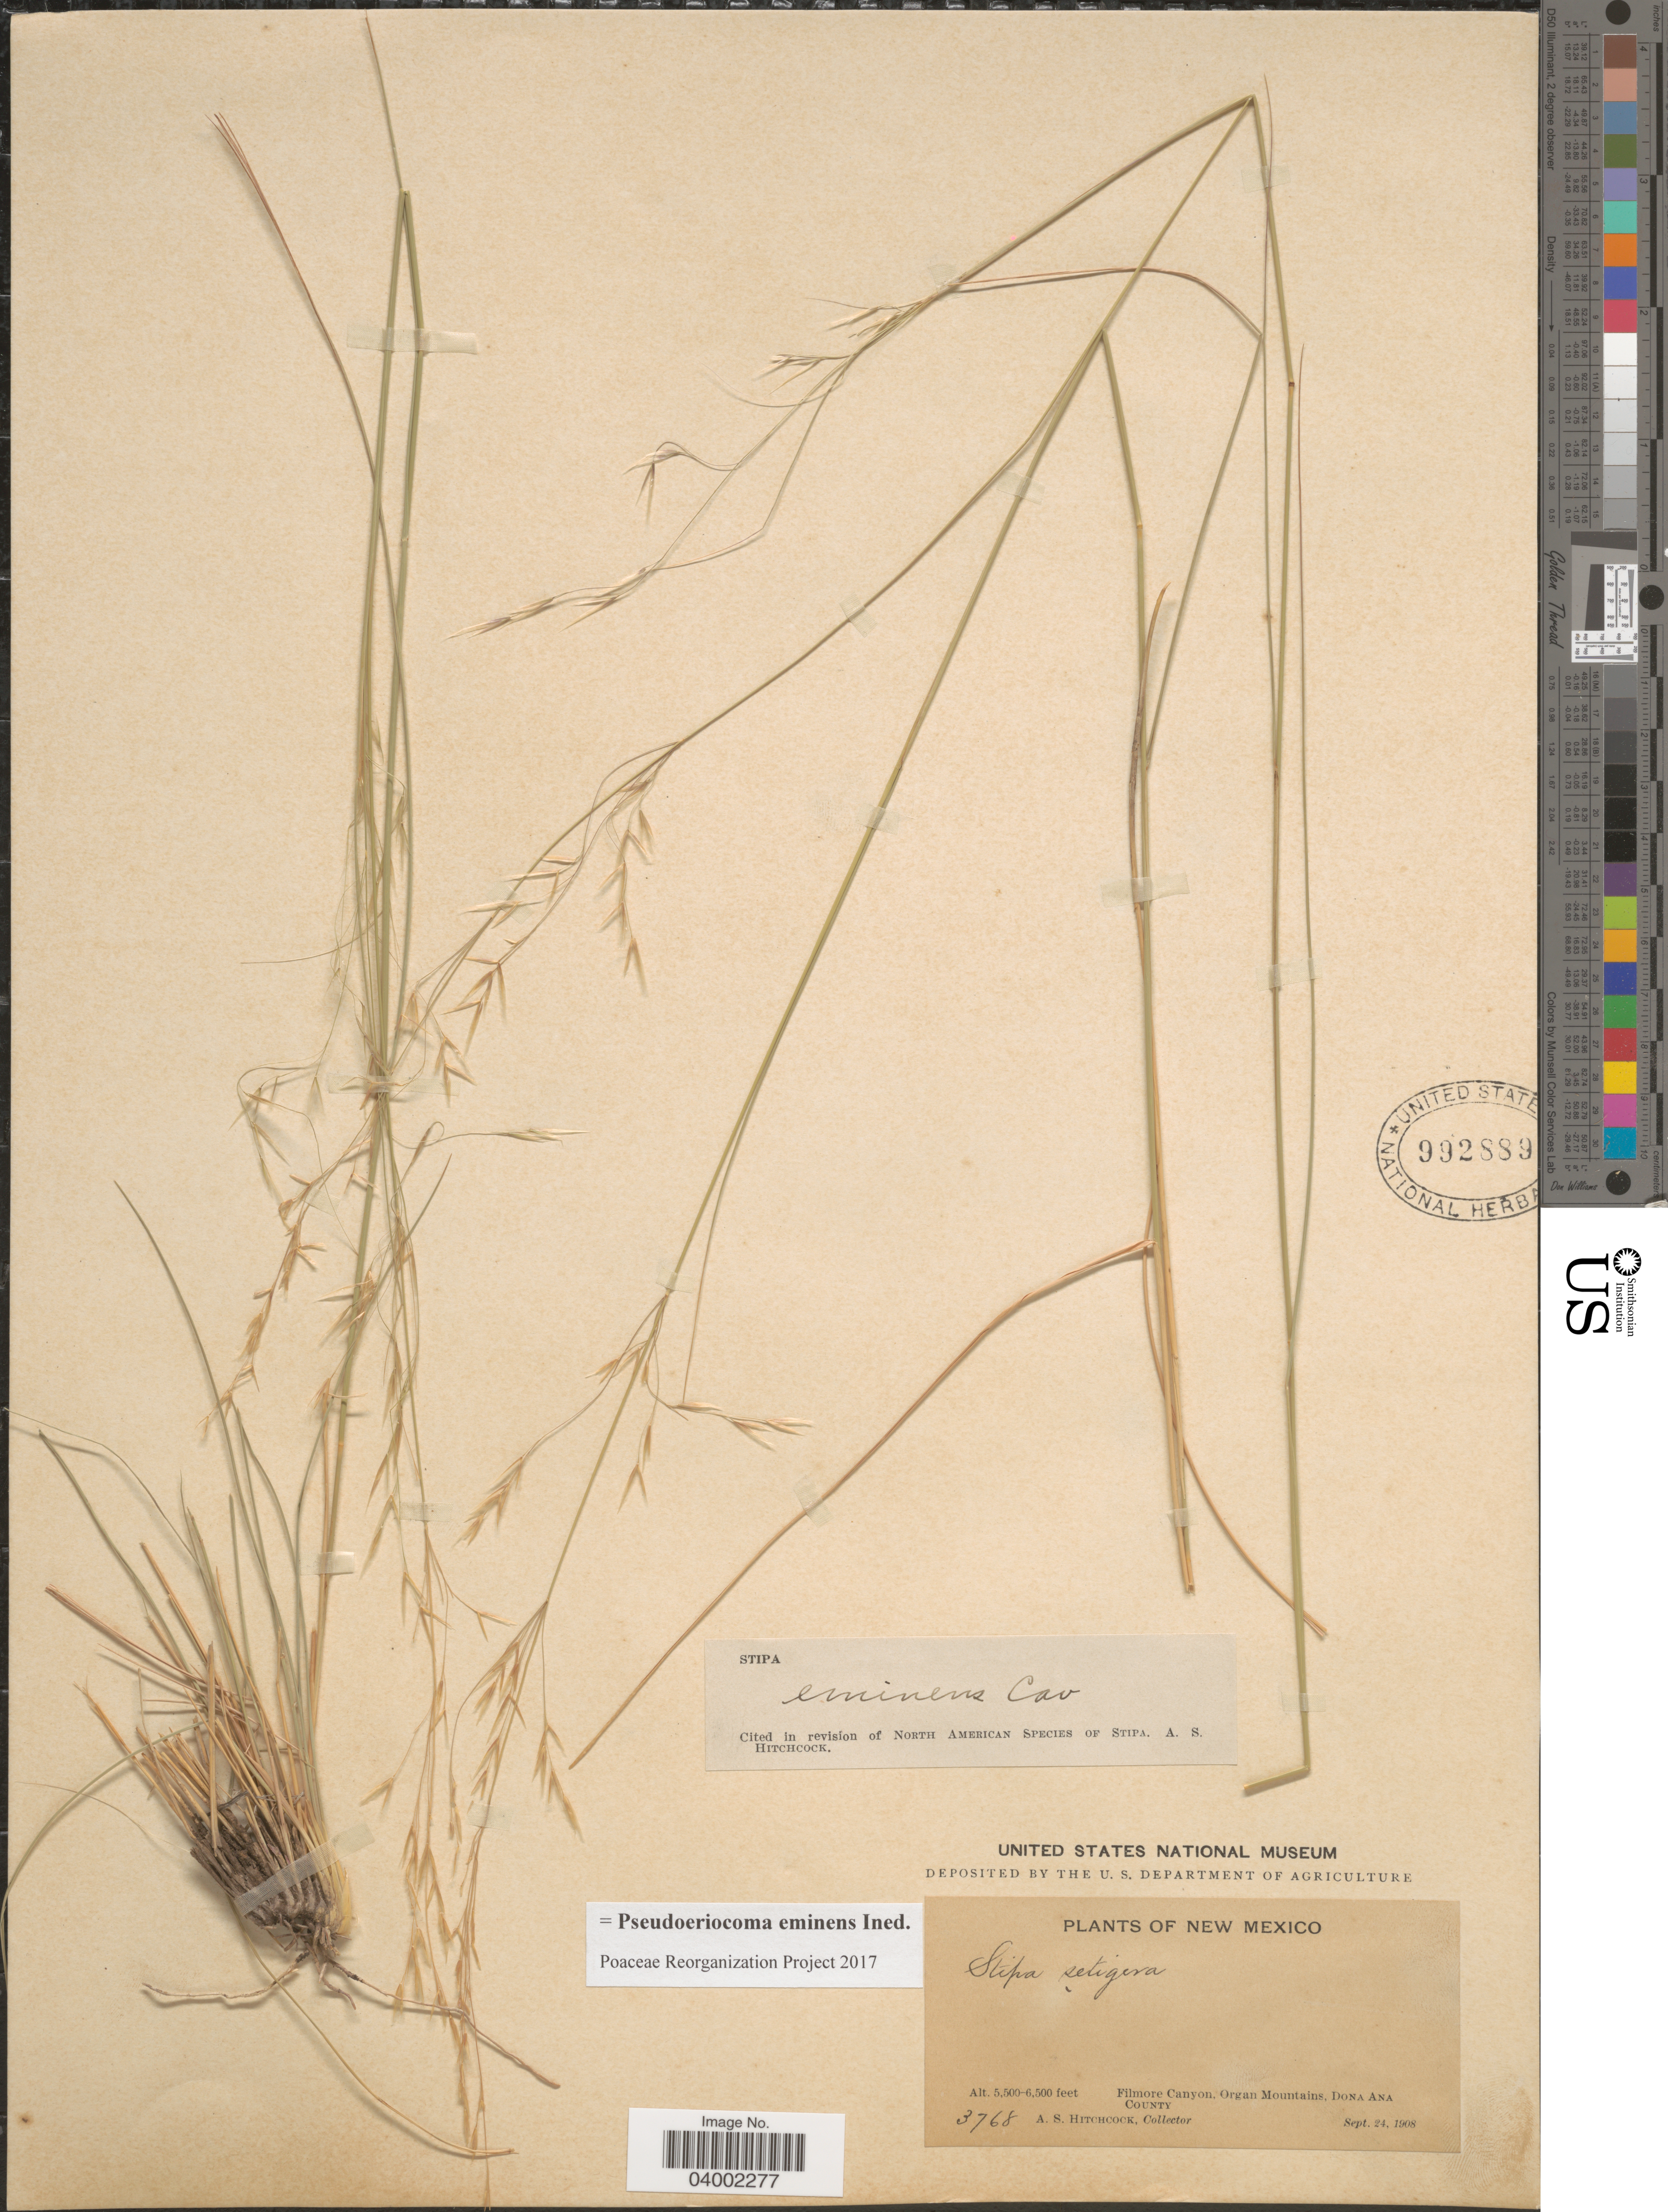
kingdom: Plantae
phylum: Tracheophyta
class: Liliopsida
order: Poales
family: Poaceae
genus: Pseudoeriocoma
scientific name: Pseudoeriocoma eminens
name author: (Cav.) Romasch.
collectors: A. S. Hitchcock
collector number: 3768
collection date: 1908-09-24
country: United States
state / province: New Mexico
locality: Filmore Canyon, Organ Mountains, Dona Ana County.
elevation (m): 1676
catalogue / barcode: US 992889